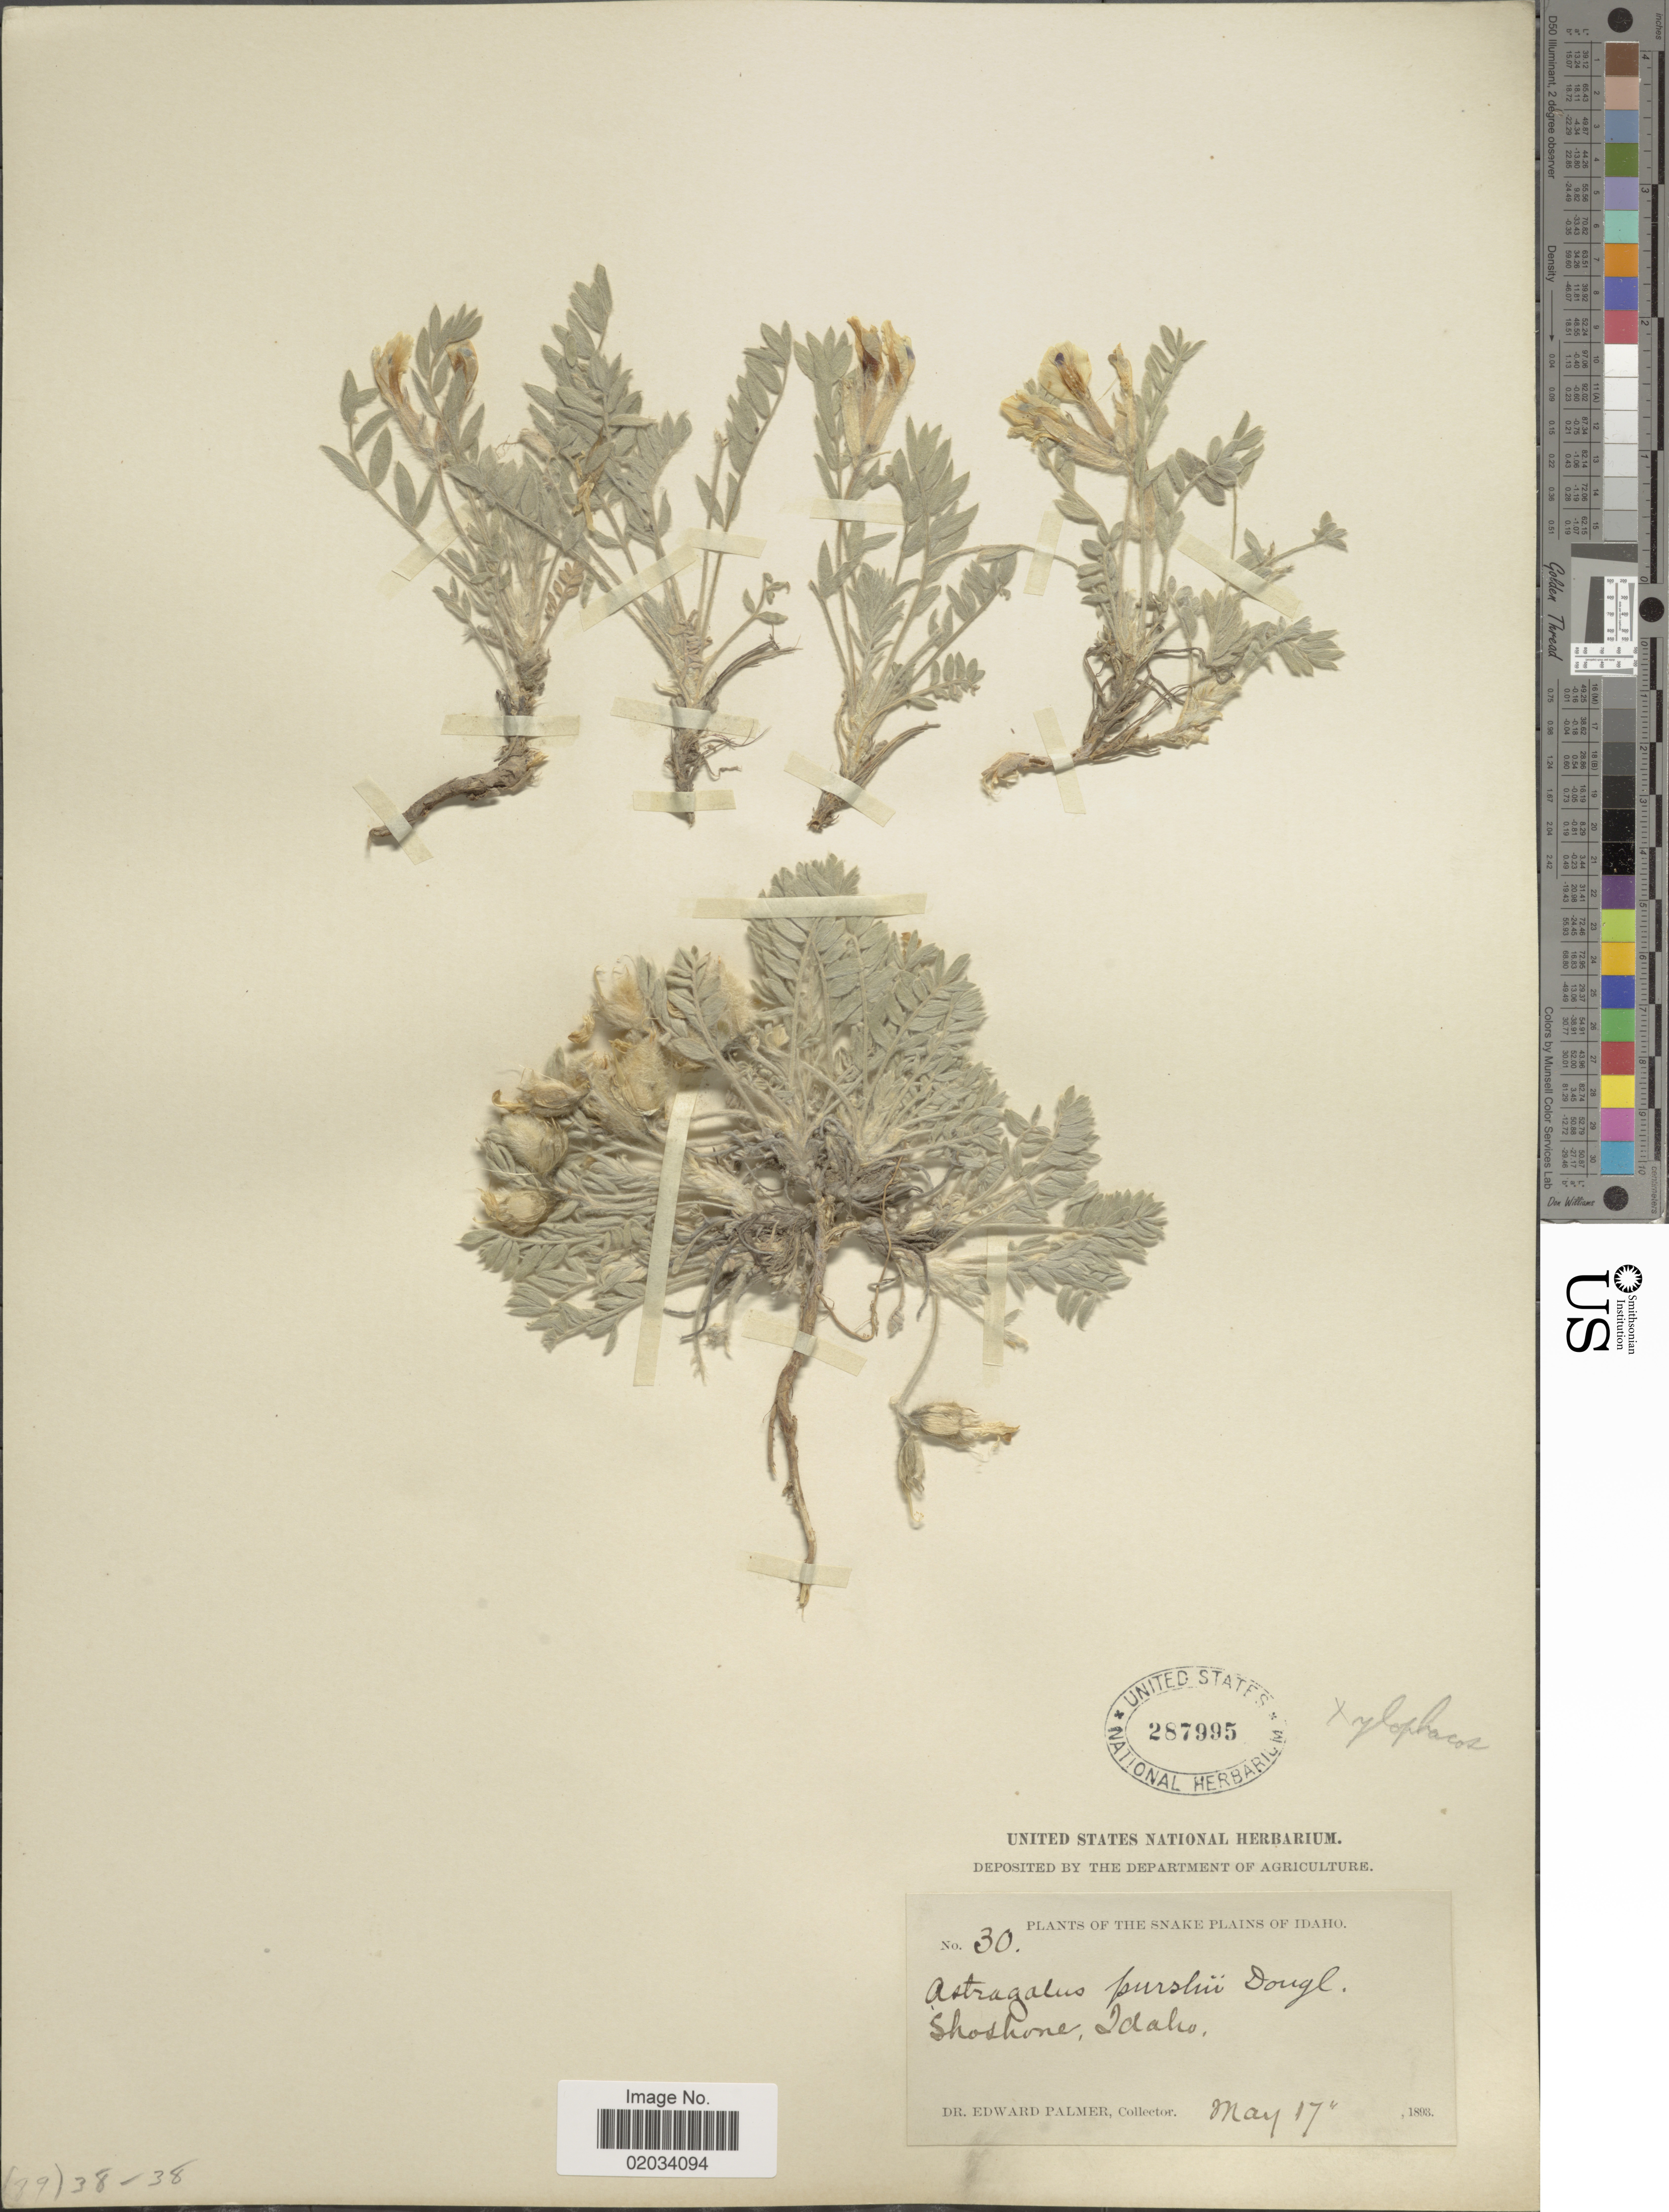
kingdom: Plantae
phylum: Tracheophyta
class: Magnoliopsida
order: Fabales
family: Fabaceae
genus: Astragalus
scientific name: Astragalus purshii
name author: Douglas ex Hook.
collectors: E. Palmer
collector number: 30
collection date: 1893-05-17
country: United States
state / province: Idaho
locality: The Snake Plains of Idaho, Shoshone, Idaho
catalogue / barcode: US 287995